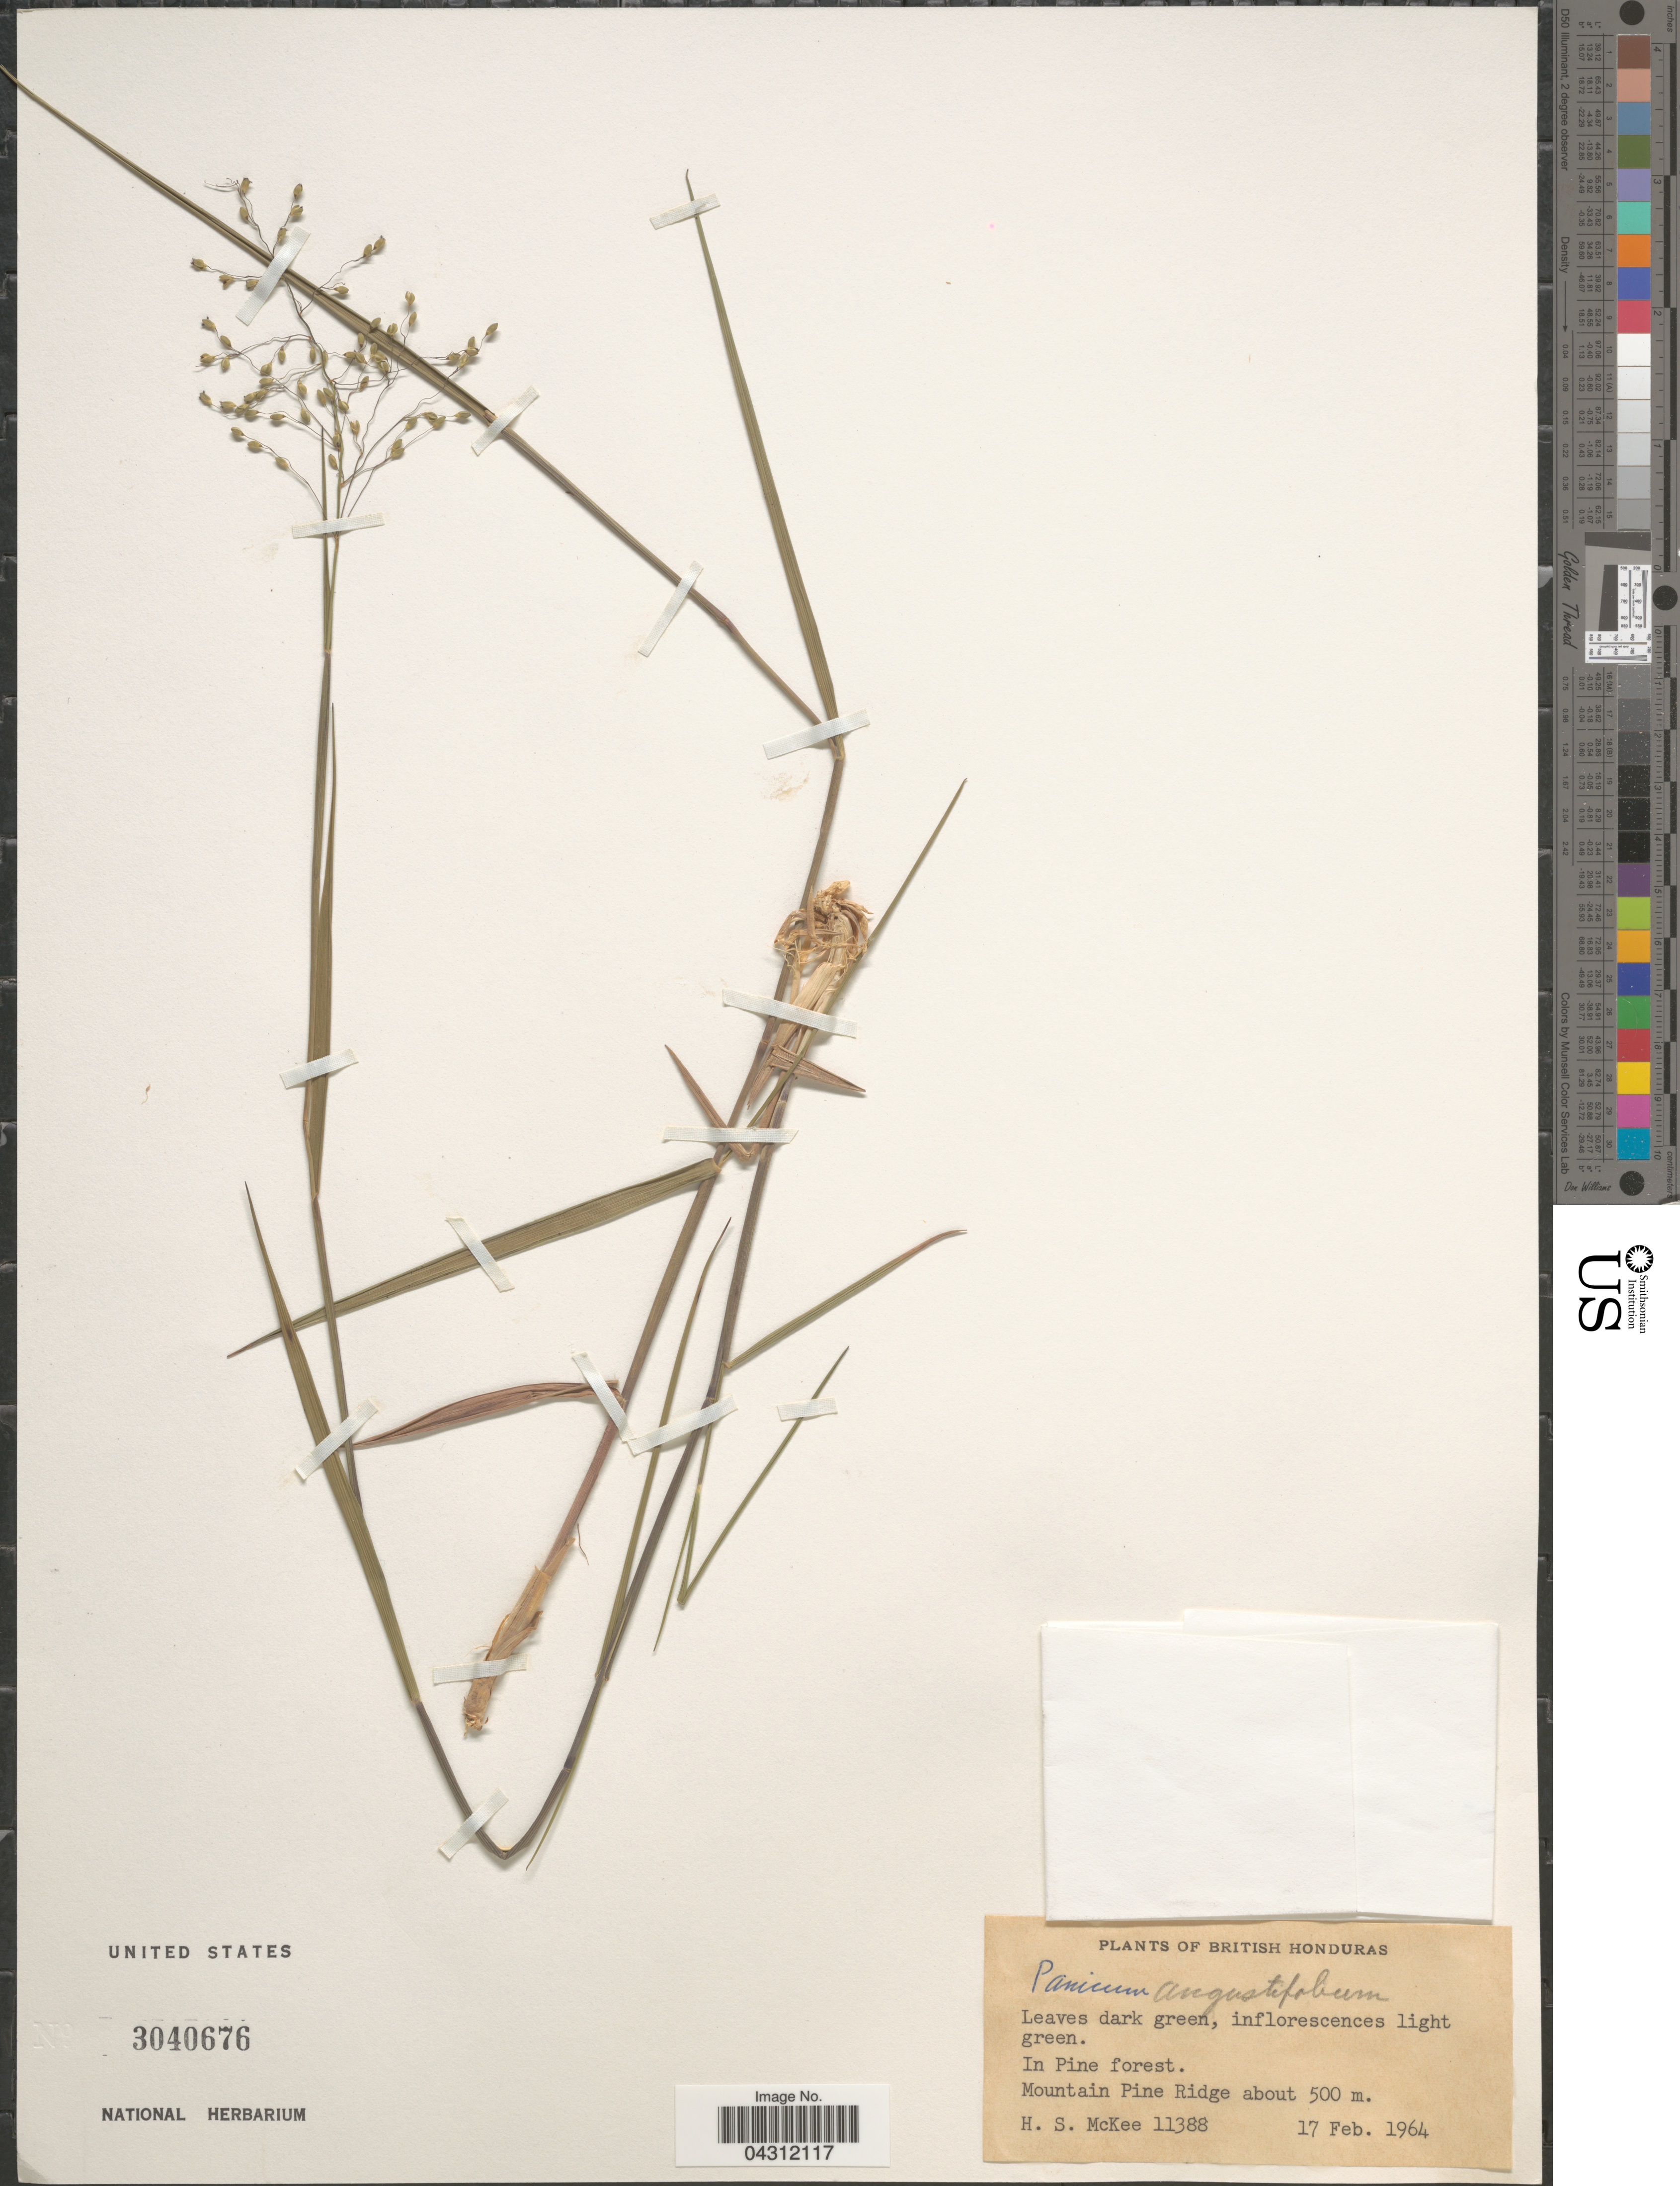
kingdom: Plantae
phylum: Tracheophyta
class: Liliopsida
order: Poales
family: Poaceae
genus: Dichanthelium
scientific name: Dichanthelium aciculare var. ramosum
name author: (Griseb.) Davidse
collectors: H. S. McKee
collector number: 11388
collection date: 1964-02-17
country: Belize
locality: British Honduras. Mountain Pine Ridge.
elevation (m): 500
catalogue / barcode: US 3040676